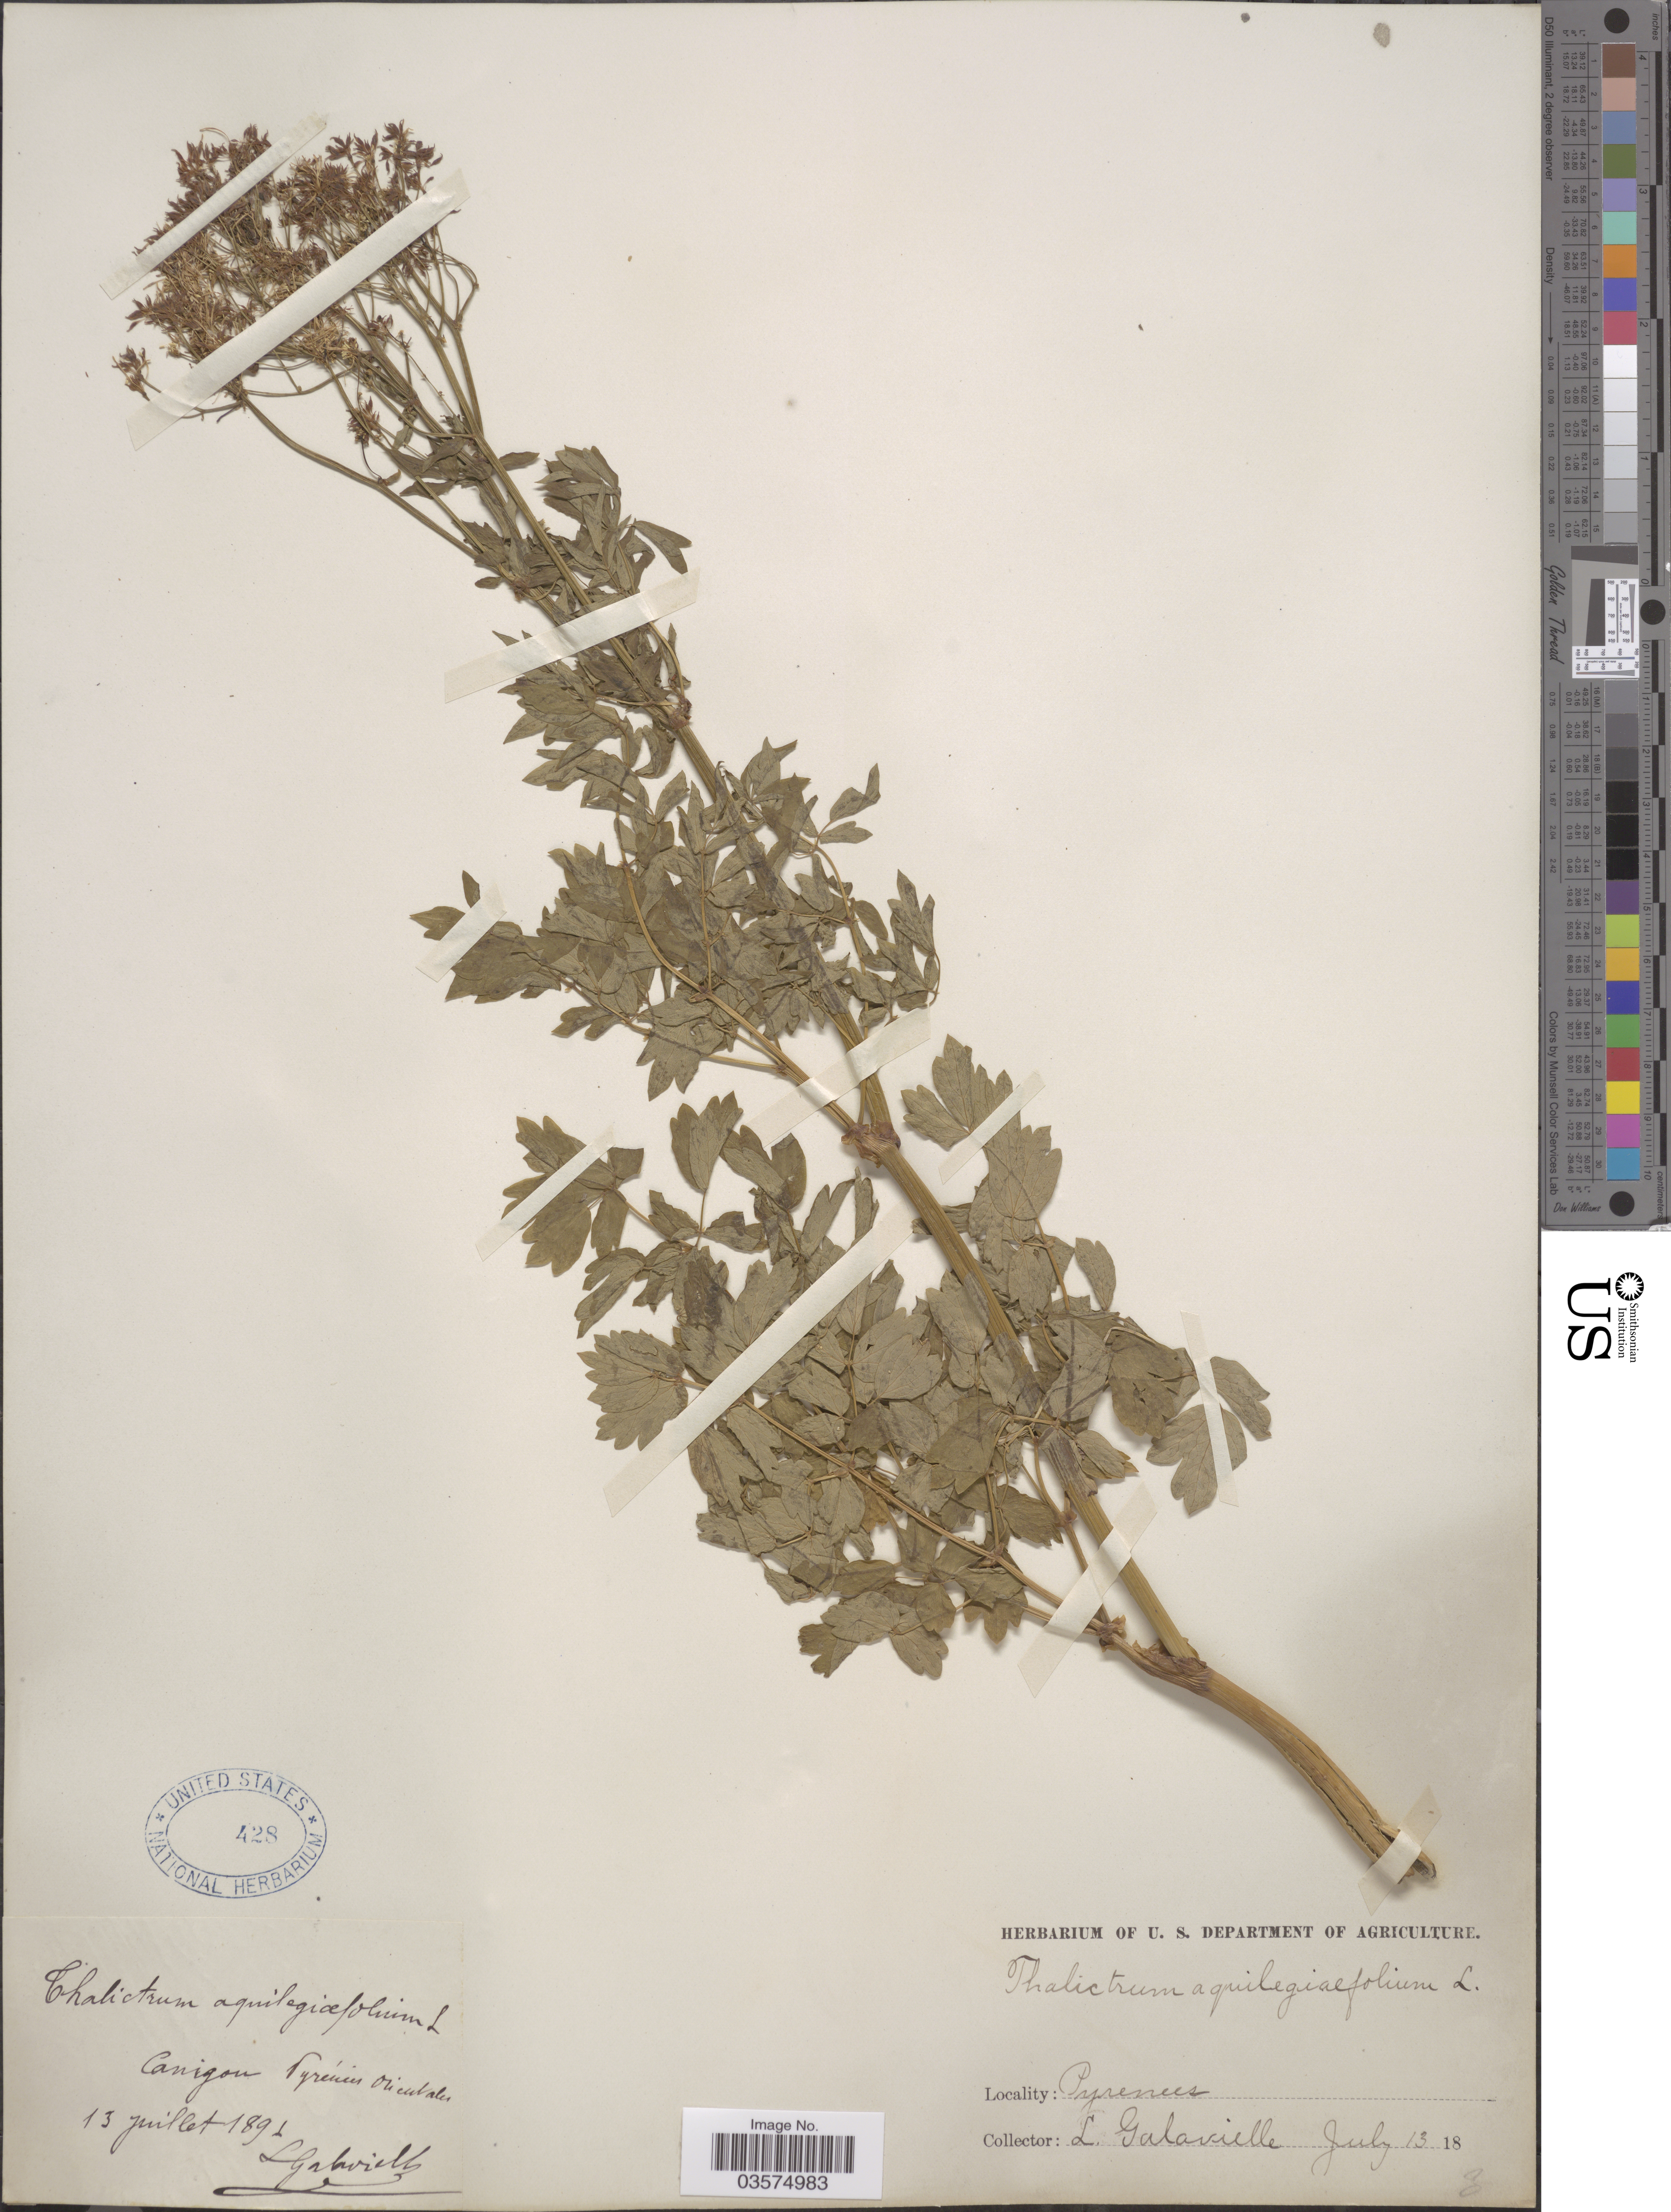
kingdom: Plantae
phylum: Tracheophyta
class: Magnoliopsida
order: Ranunculales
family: Ranunculaceae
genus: Thalictrum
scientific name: Thalictrum aquilegifolium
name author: L.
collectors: L. Galaviell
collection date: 1891-07-13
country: France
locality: Canigou. Pyrénées Orientales. Pyrenees.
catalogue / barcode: US 428